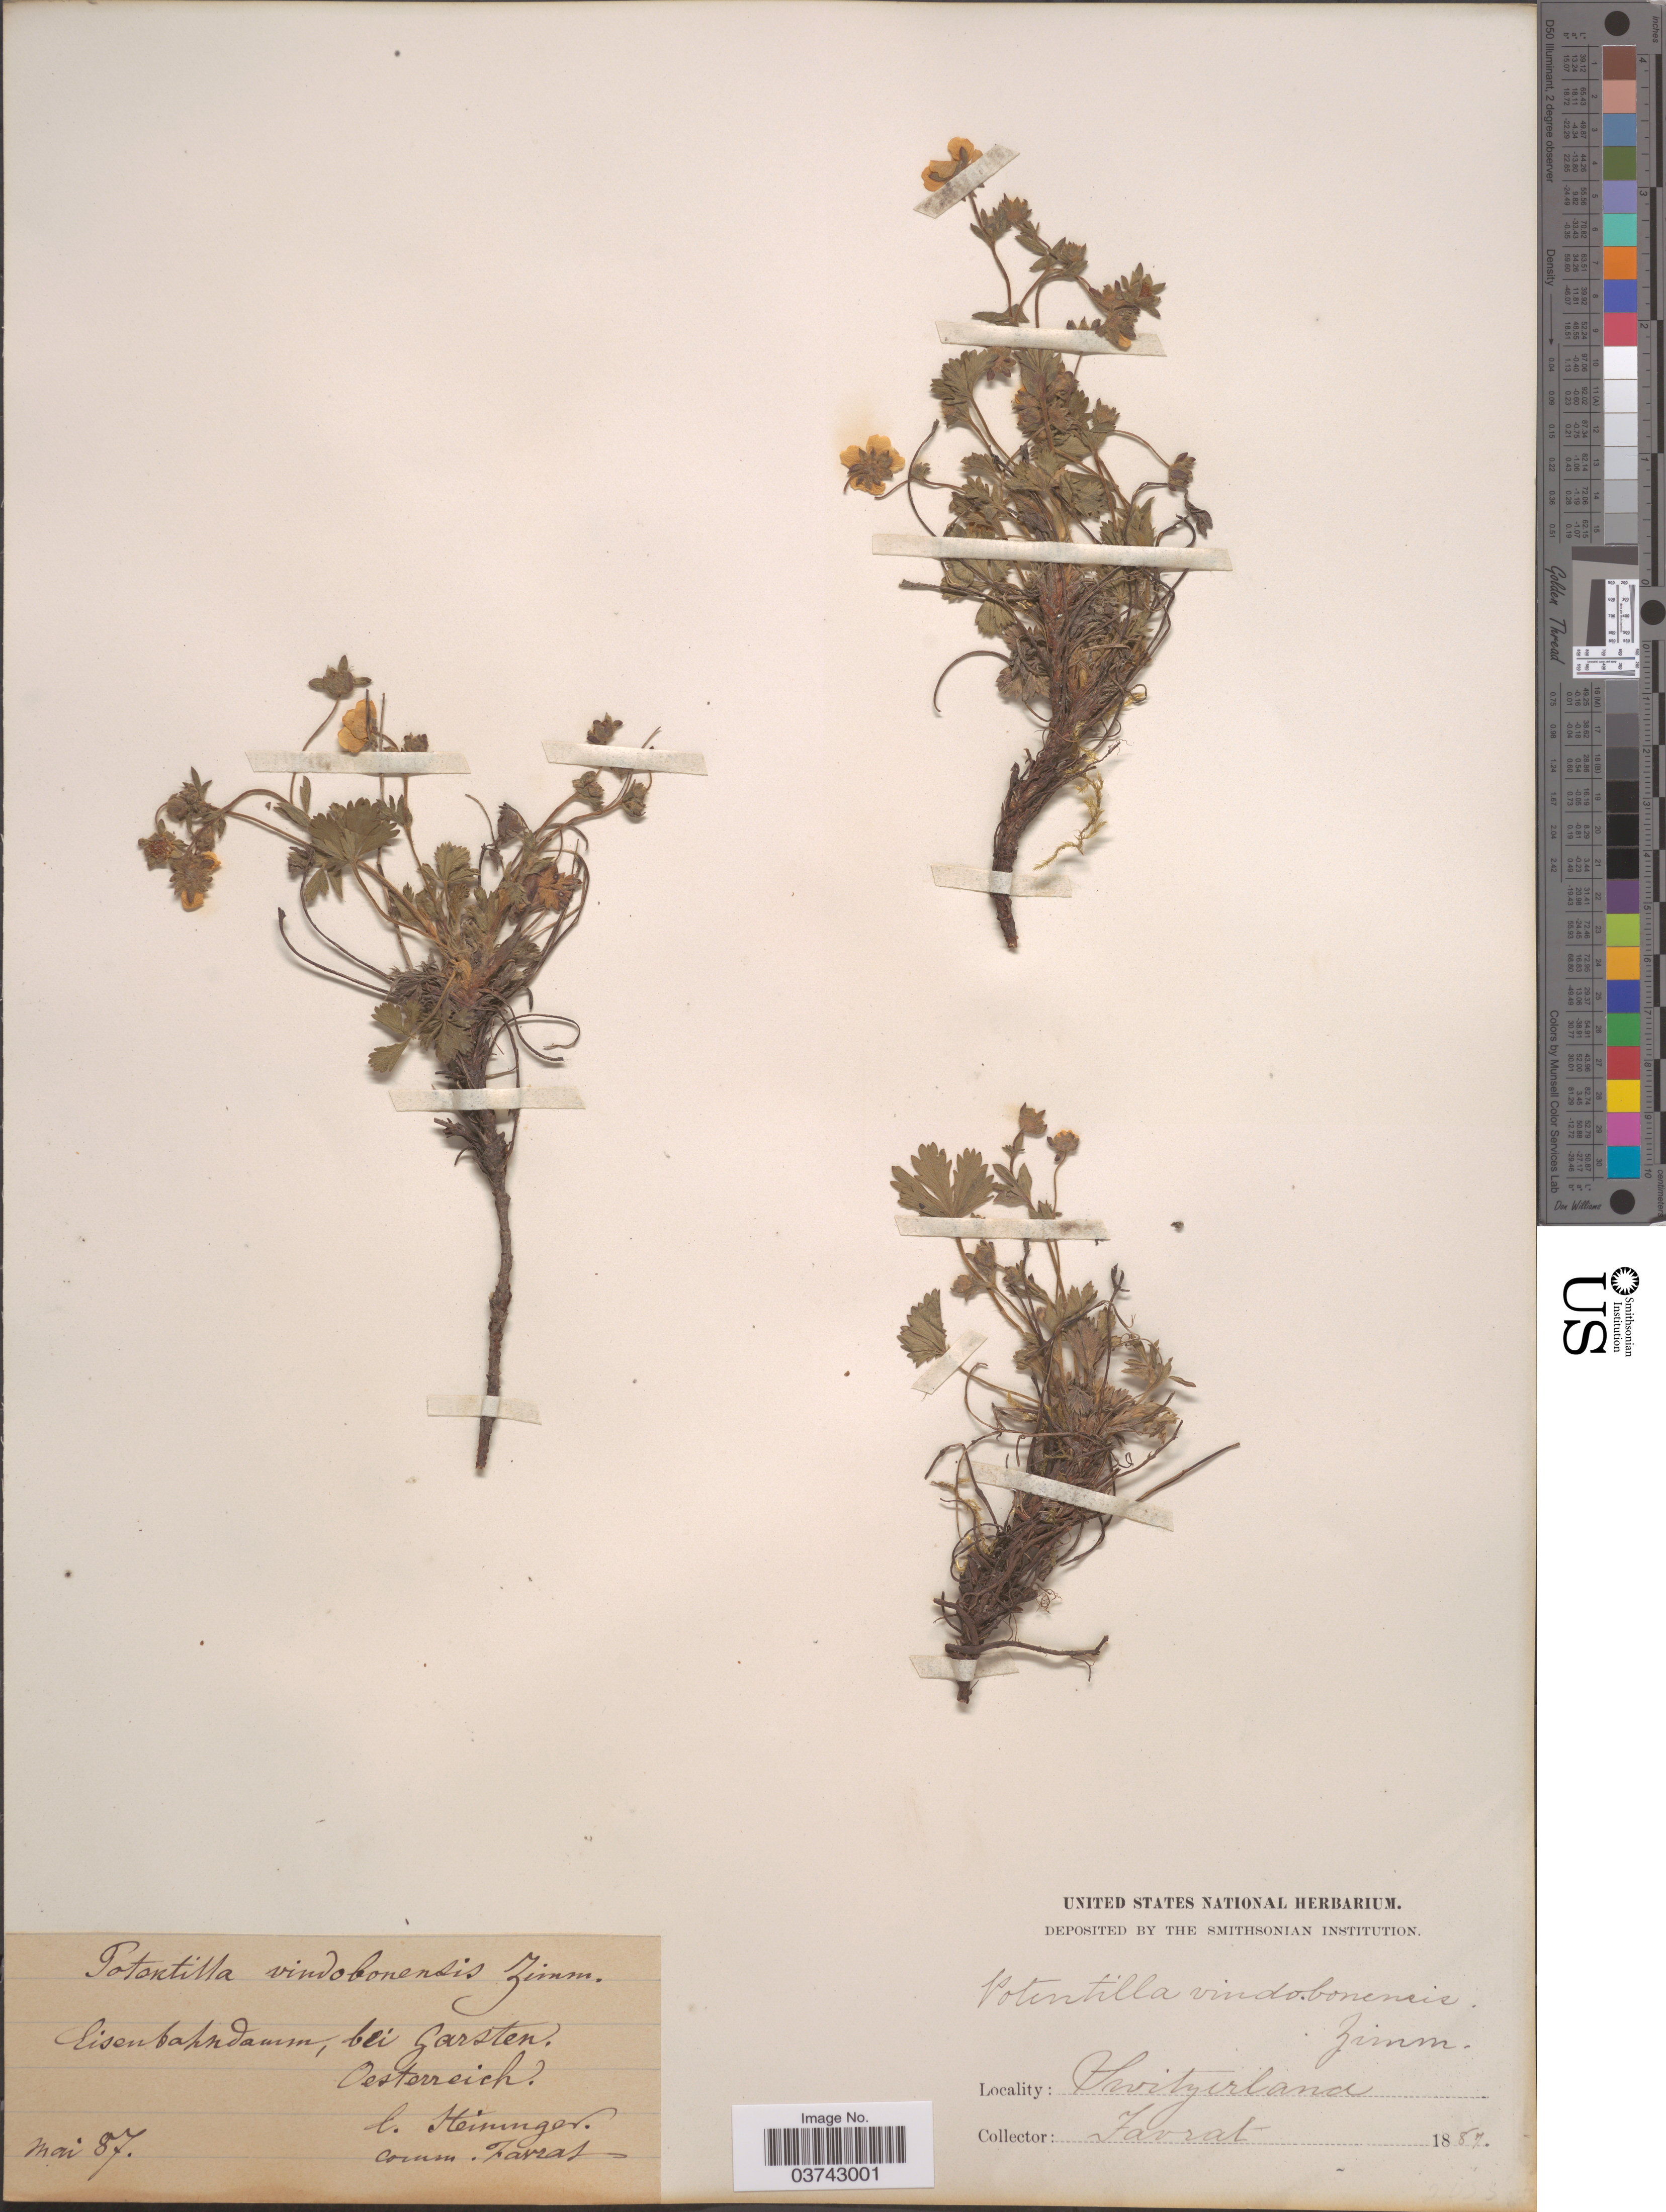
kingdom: Plantae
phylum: Tracheophyta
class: Magnoliopsida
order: Rosales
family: Rosaceae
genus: Potentilla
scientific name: Potentilla vindobonensis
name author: Zimmeter ex A. Kern.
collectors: -. Steininger & L. Favrat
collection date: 1887-05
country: Switzerland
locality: Eisenbahndamm, bei Garsten. Oesterreich.